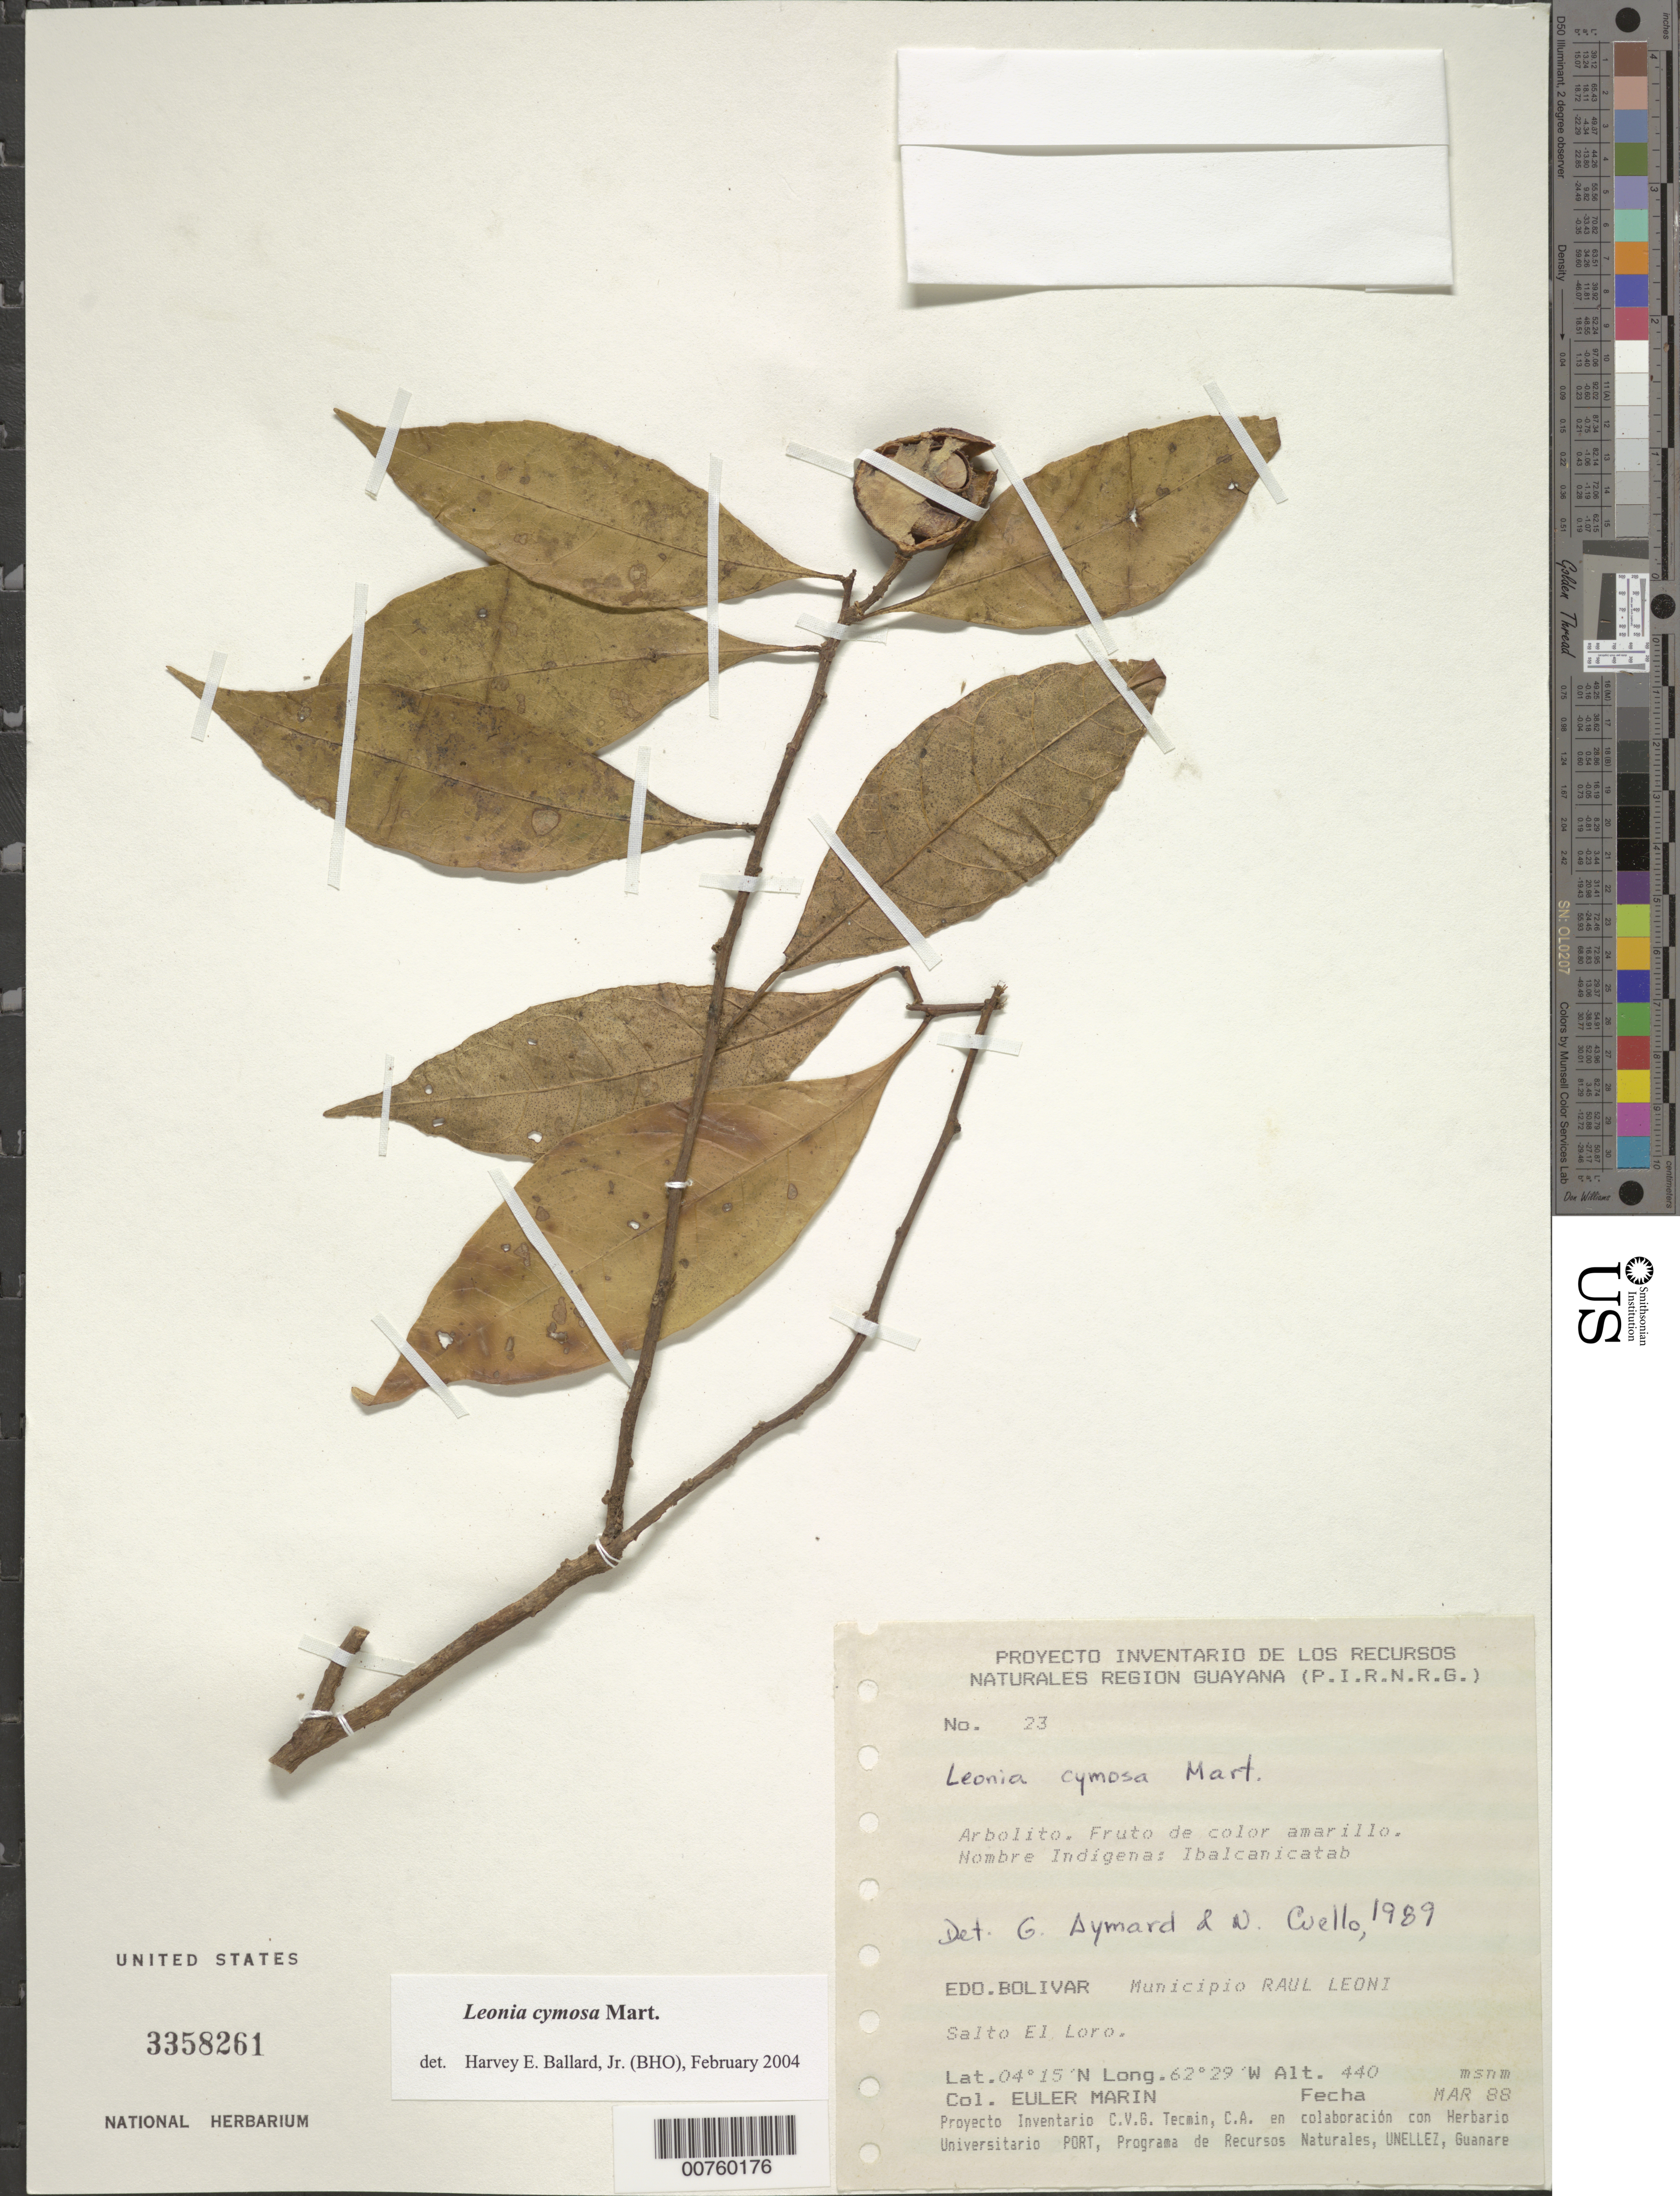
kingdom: Plantae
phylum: Tracheophyta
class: Magnoliopsida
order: Malpighiales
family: Violaceae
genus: Leonia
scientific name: Leonia cymosa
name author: Mart.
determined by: Ballard, Harvey E.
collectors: E. Marin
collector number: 23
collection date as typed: Mar-88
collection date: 1988-03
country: Venezuela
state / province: Bolívar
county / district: Angostura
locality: Mun. Raúl Leoni [=Angostura], Salto El Loro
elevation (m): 440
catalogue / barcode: US 3358261